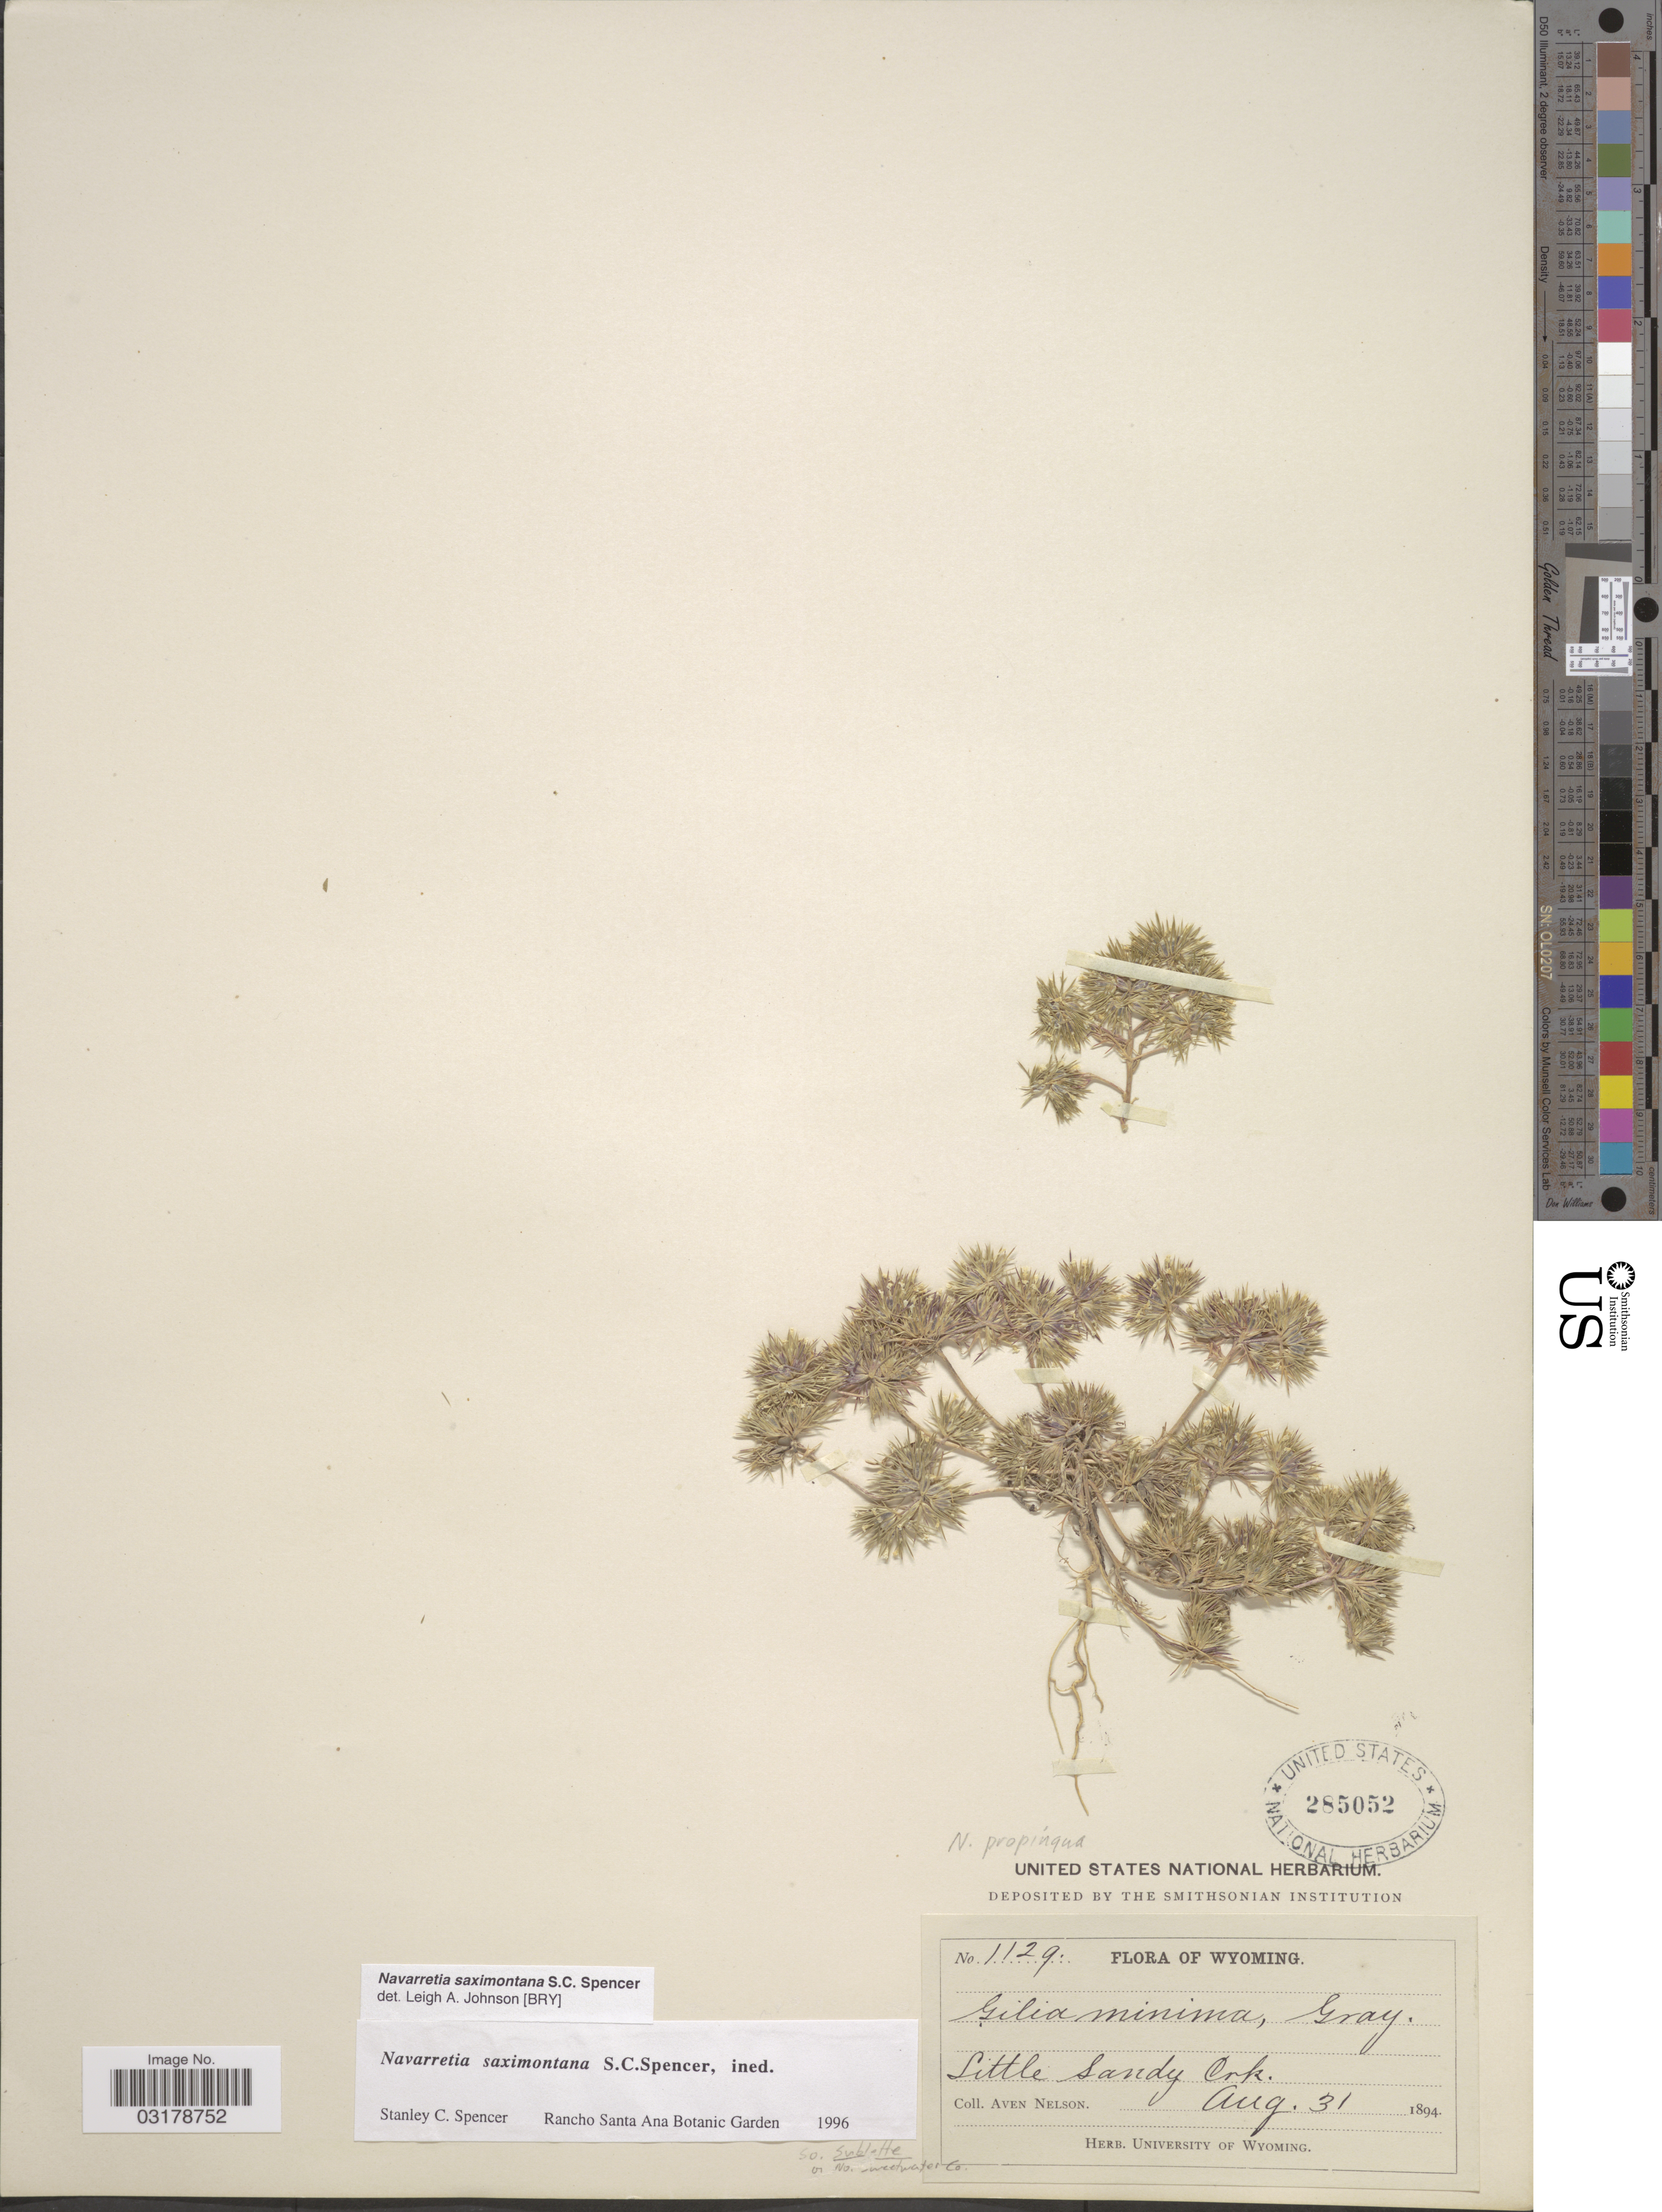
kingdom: Plantae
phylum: Tracheophyta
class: Magnoliopsida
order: Ericales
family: Polemoniaceae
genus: Navarretia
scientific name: Navarretia saximontana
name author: S.C. Spencer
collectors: A. Nelson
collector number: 1129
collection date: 1894-08-31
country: United States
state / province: Wyoming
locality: Little Sandy Crk. So. Sublette or N. Sweetwater Co.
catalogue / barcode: US 285052